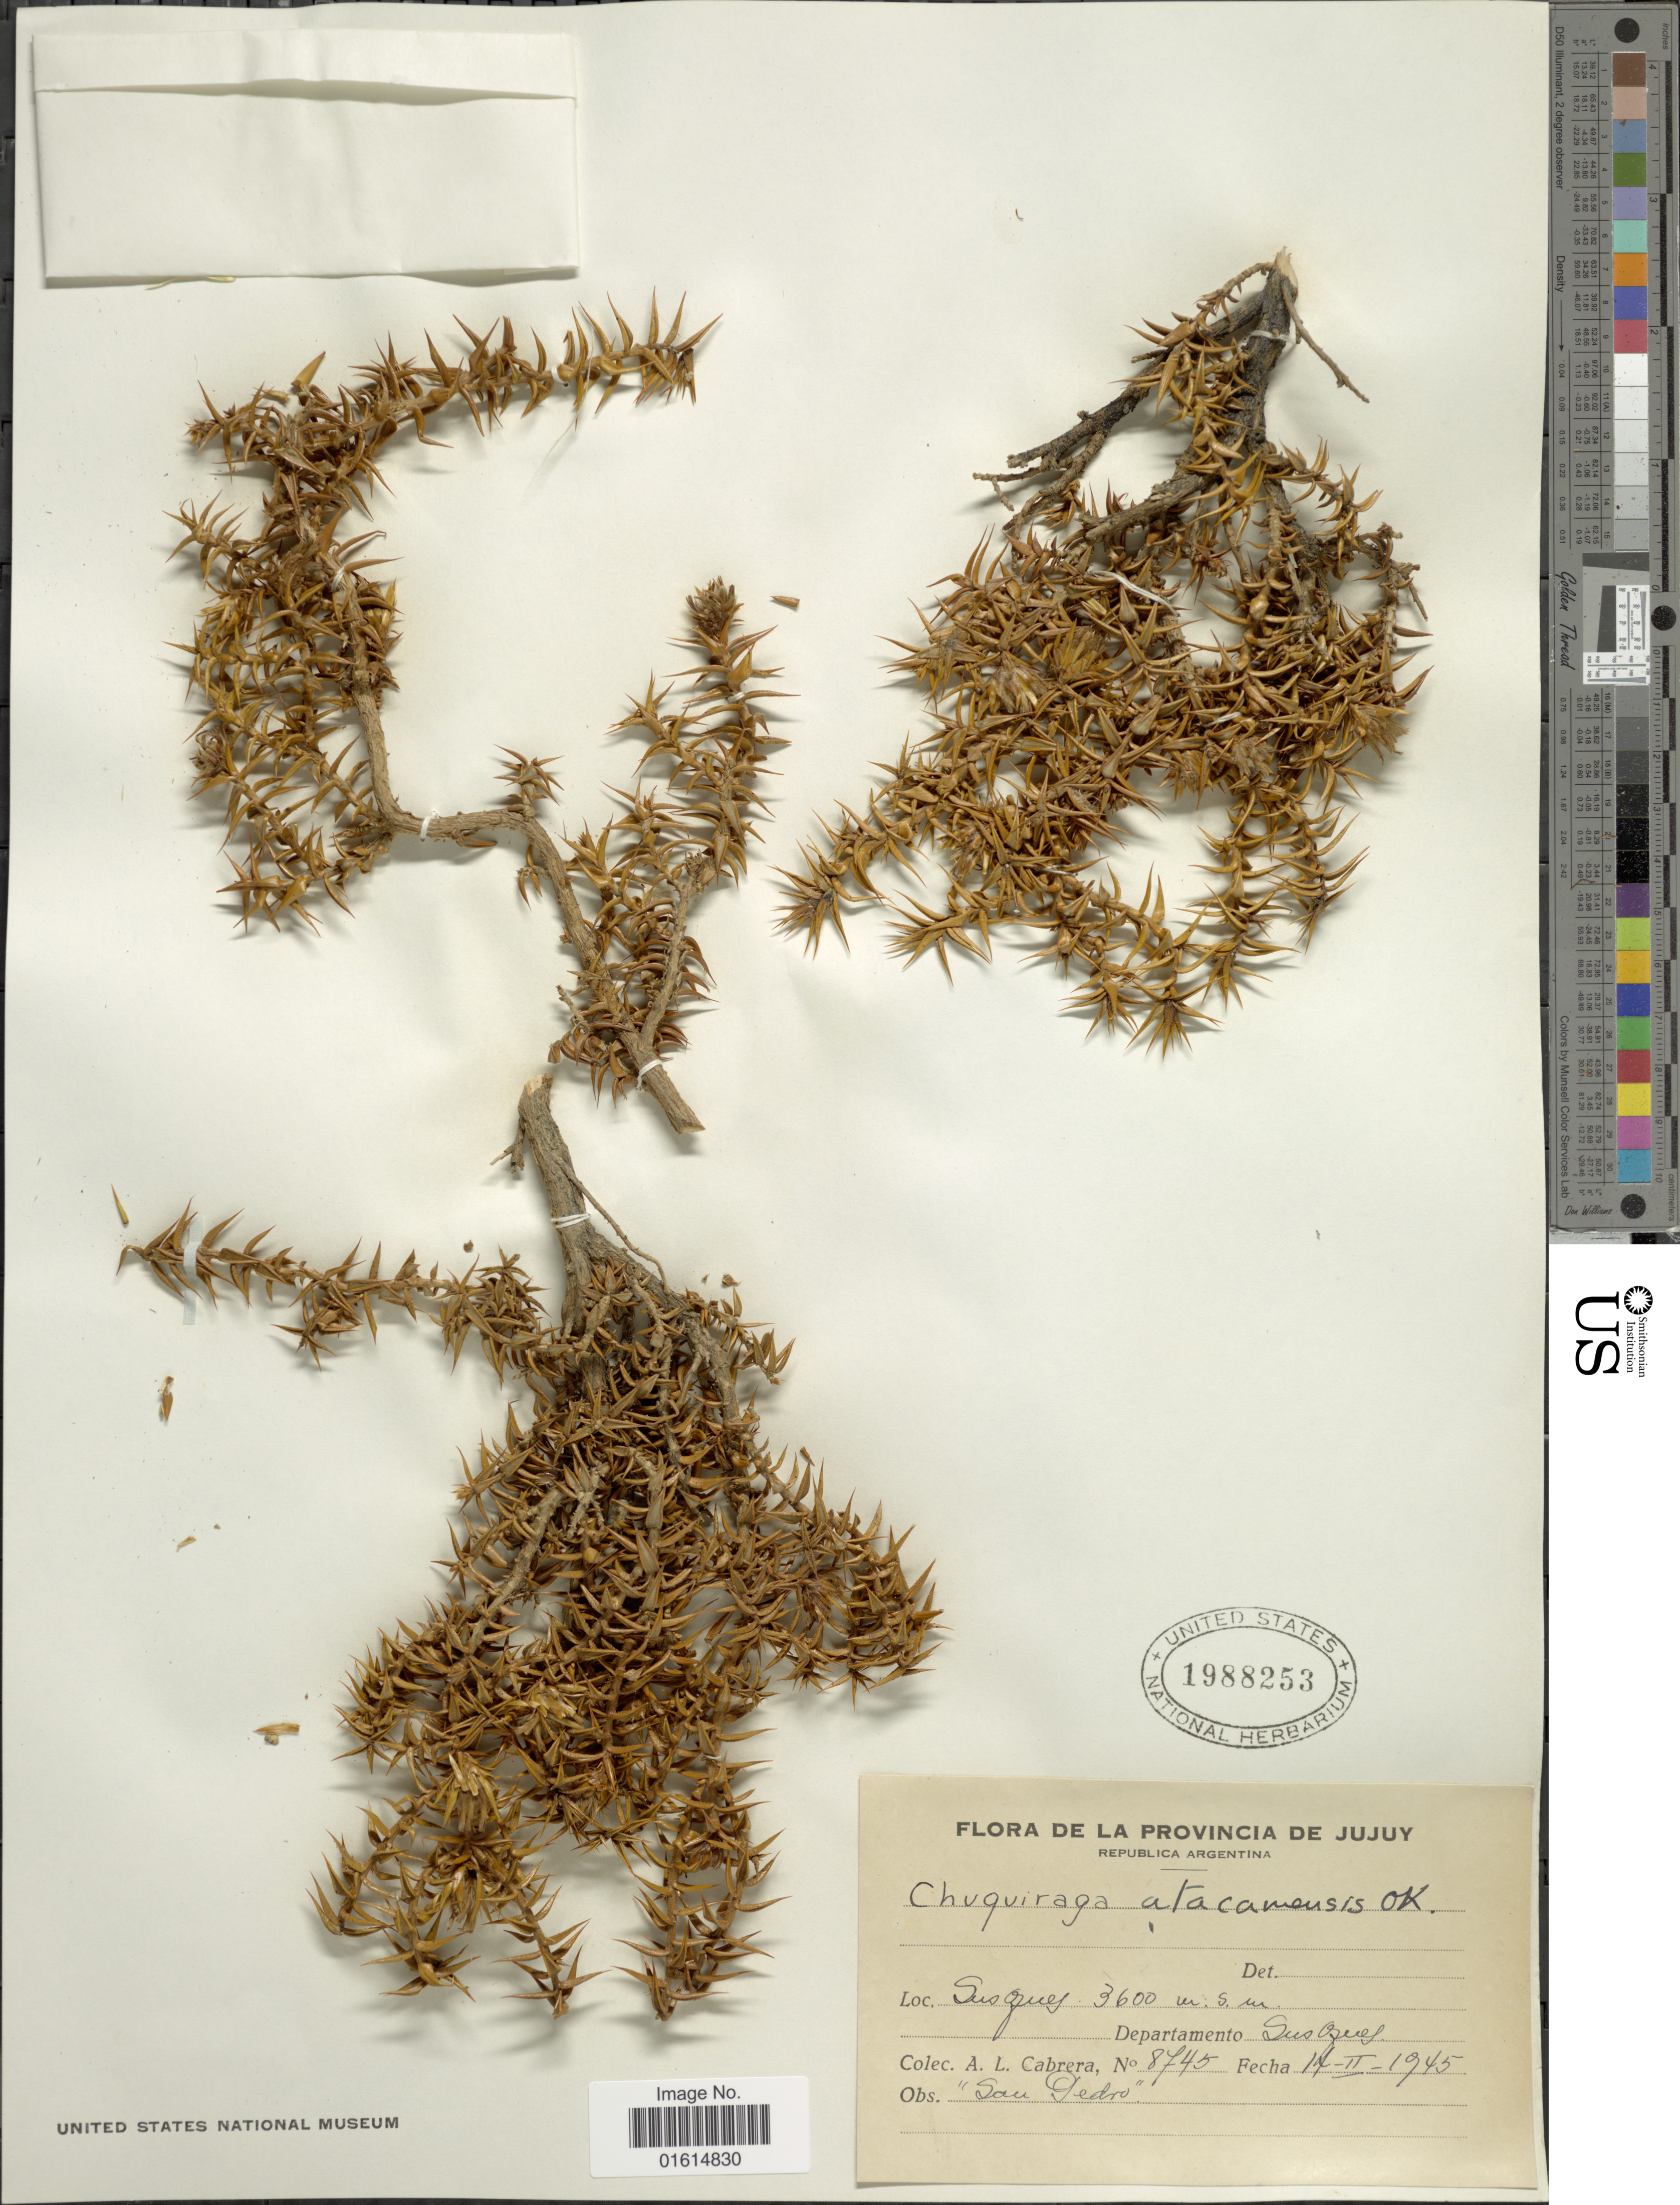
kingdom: Plantae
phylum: Tracheophyta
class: Magnoliopsida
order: Asterales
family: Asteraceae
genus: Chuquiraga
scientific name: Chuquiraga atacamensis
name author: Kuntze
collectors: A. L. Cabrera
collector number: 8745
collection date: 1945-02-14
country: Argentina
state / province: Jujuy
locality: Provincia de Jujuy, Susques, Departamento Susques, San Pedro.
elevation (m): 3600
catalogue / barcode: US 1988253